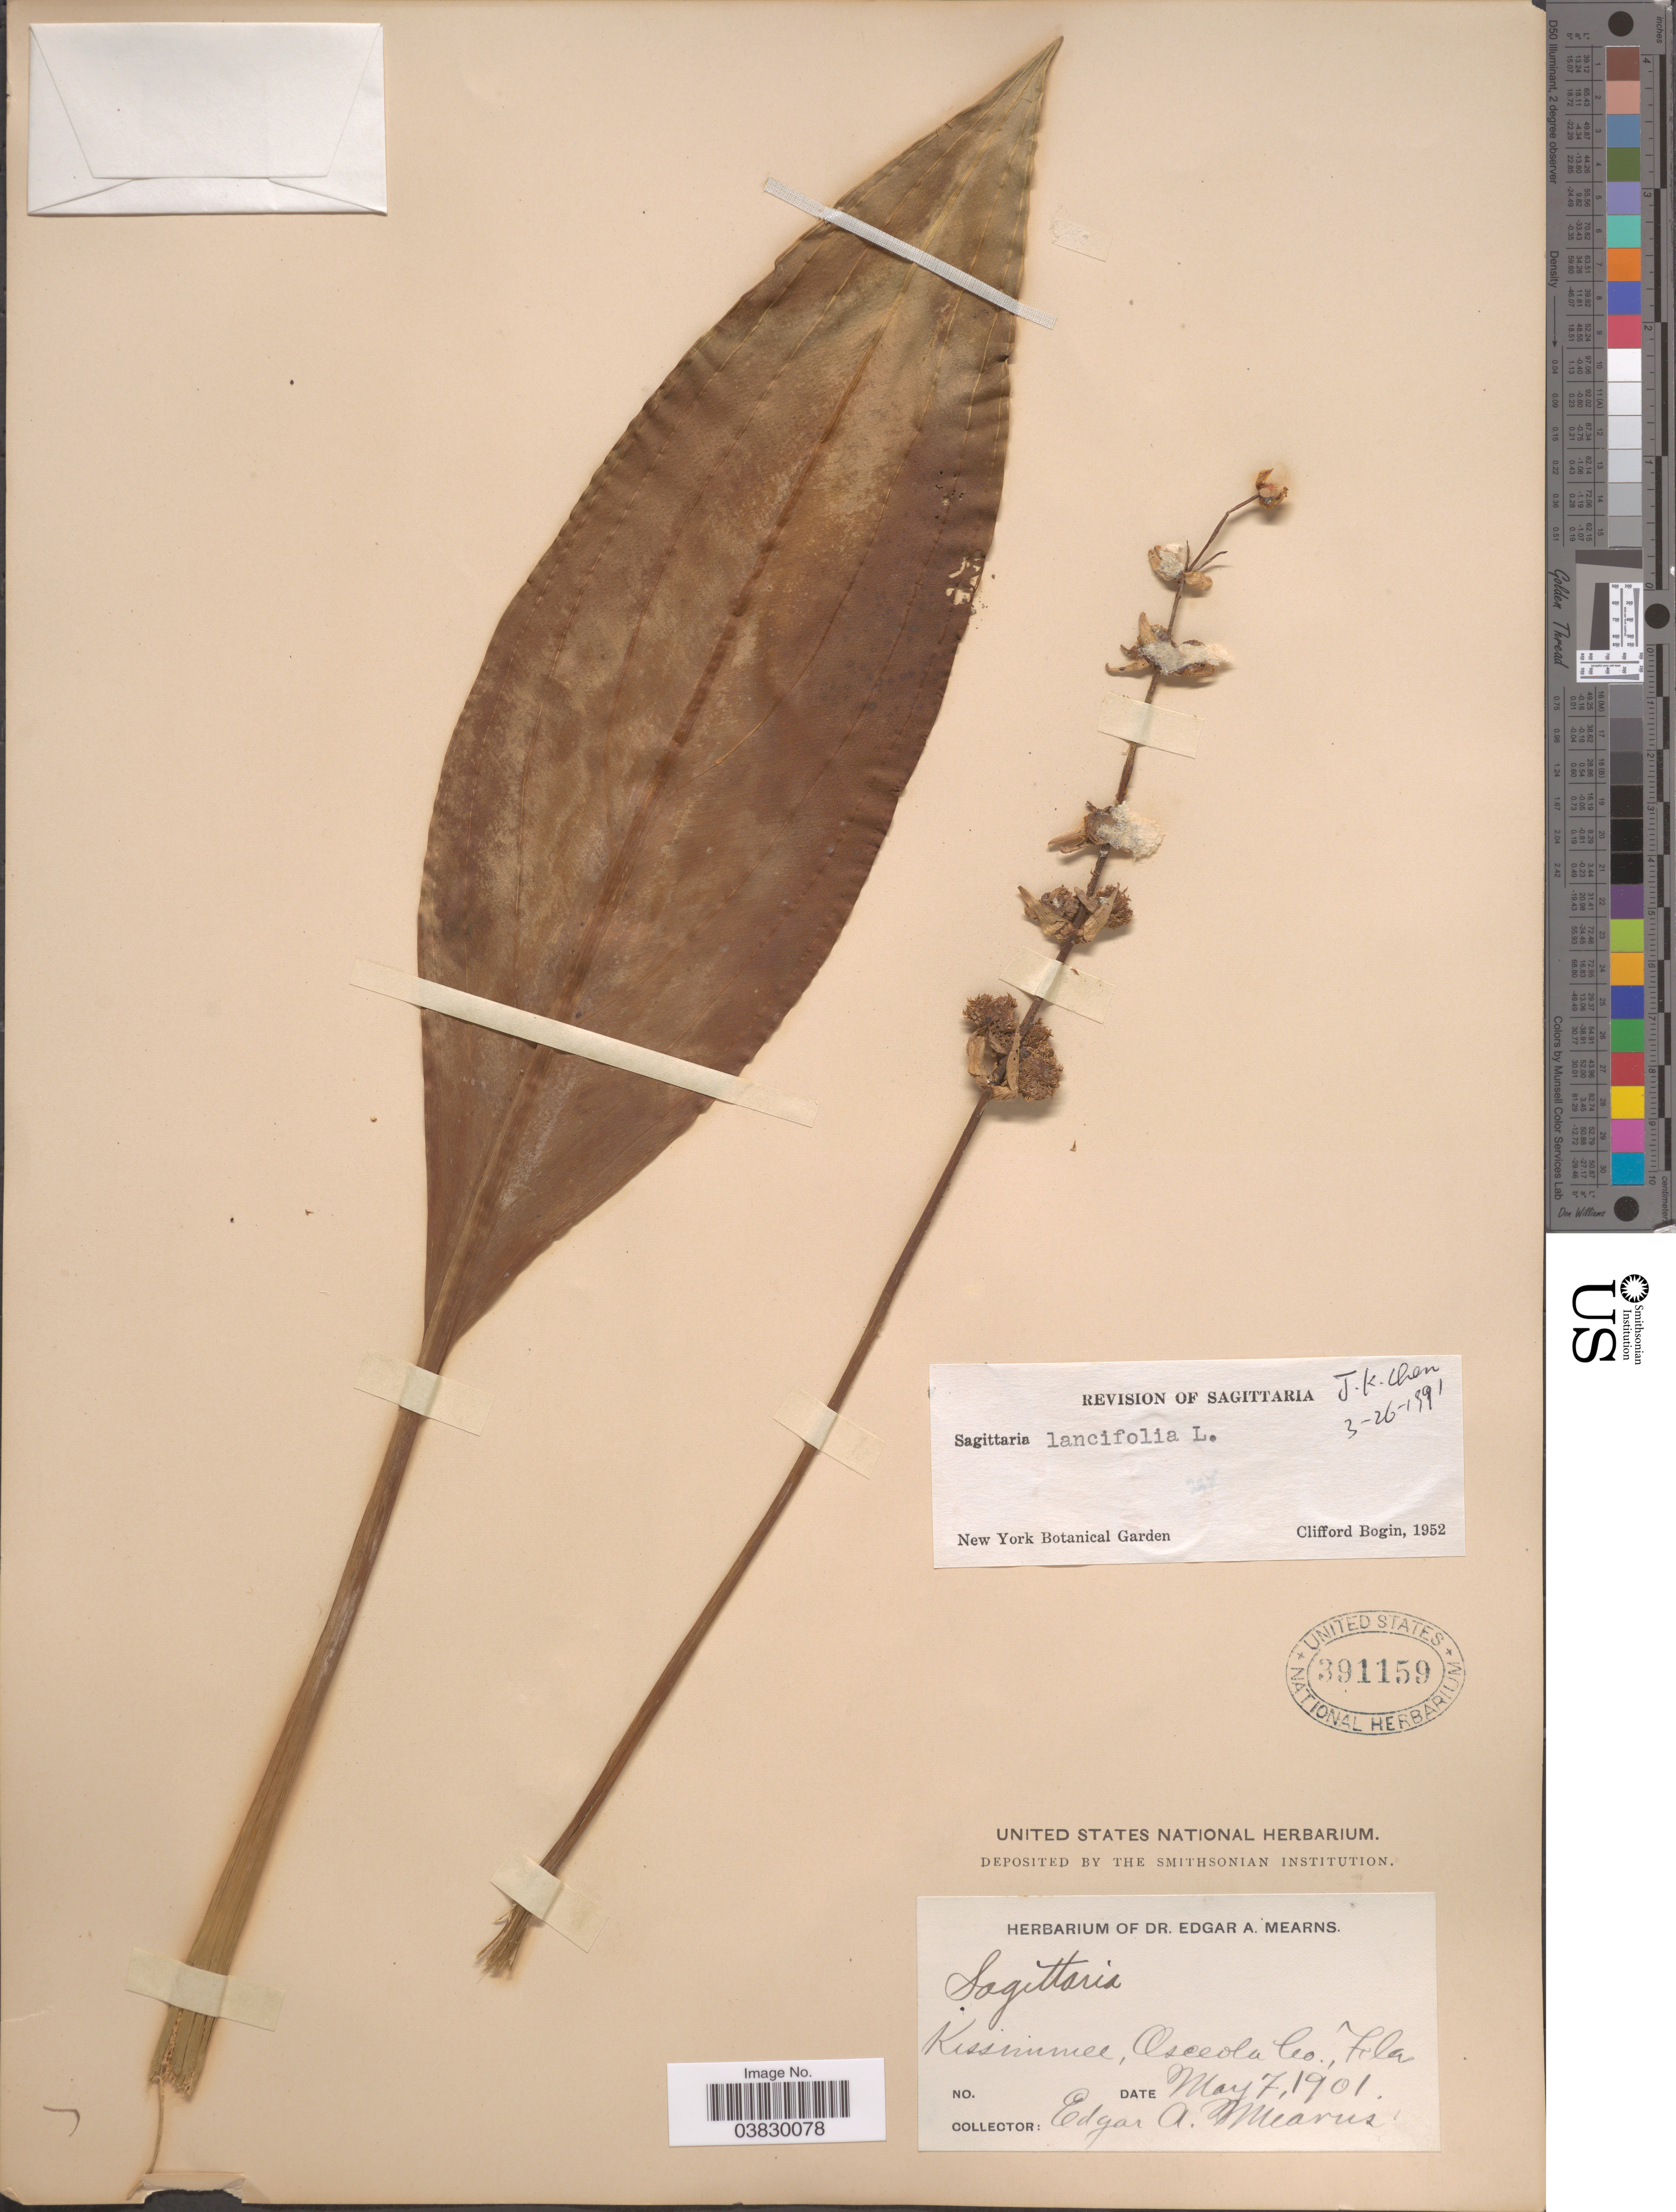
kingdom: Plantae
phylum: Tracheophyta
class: Liliopsida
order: Alismatales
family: Alismataceae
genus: Sagittaria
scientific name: Sagittaria lancifolia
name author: L.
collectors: E. A. Mearns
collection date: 1901-05-07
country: United States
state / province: Florida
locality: Kissimmee, Osceola Co.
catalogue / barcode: US 391159